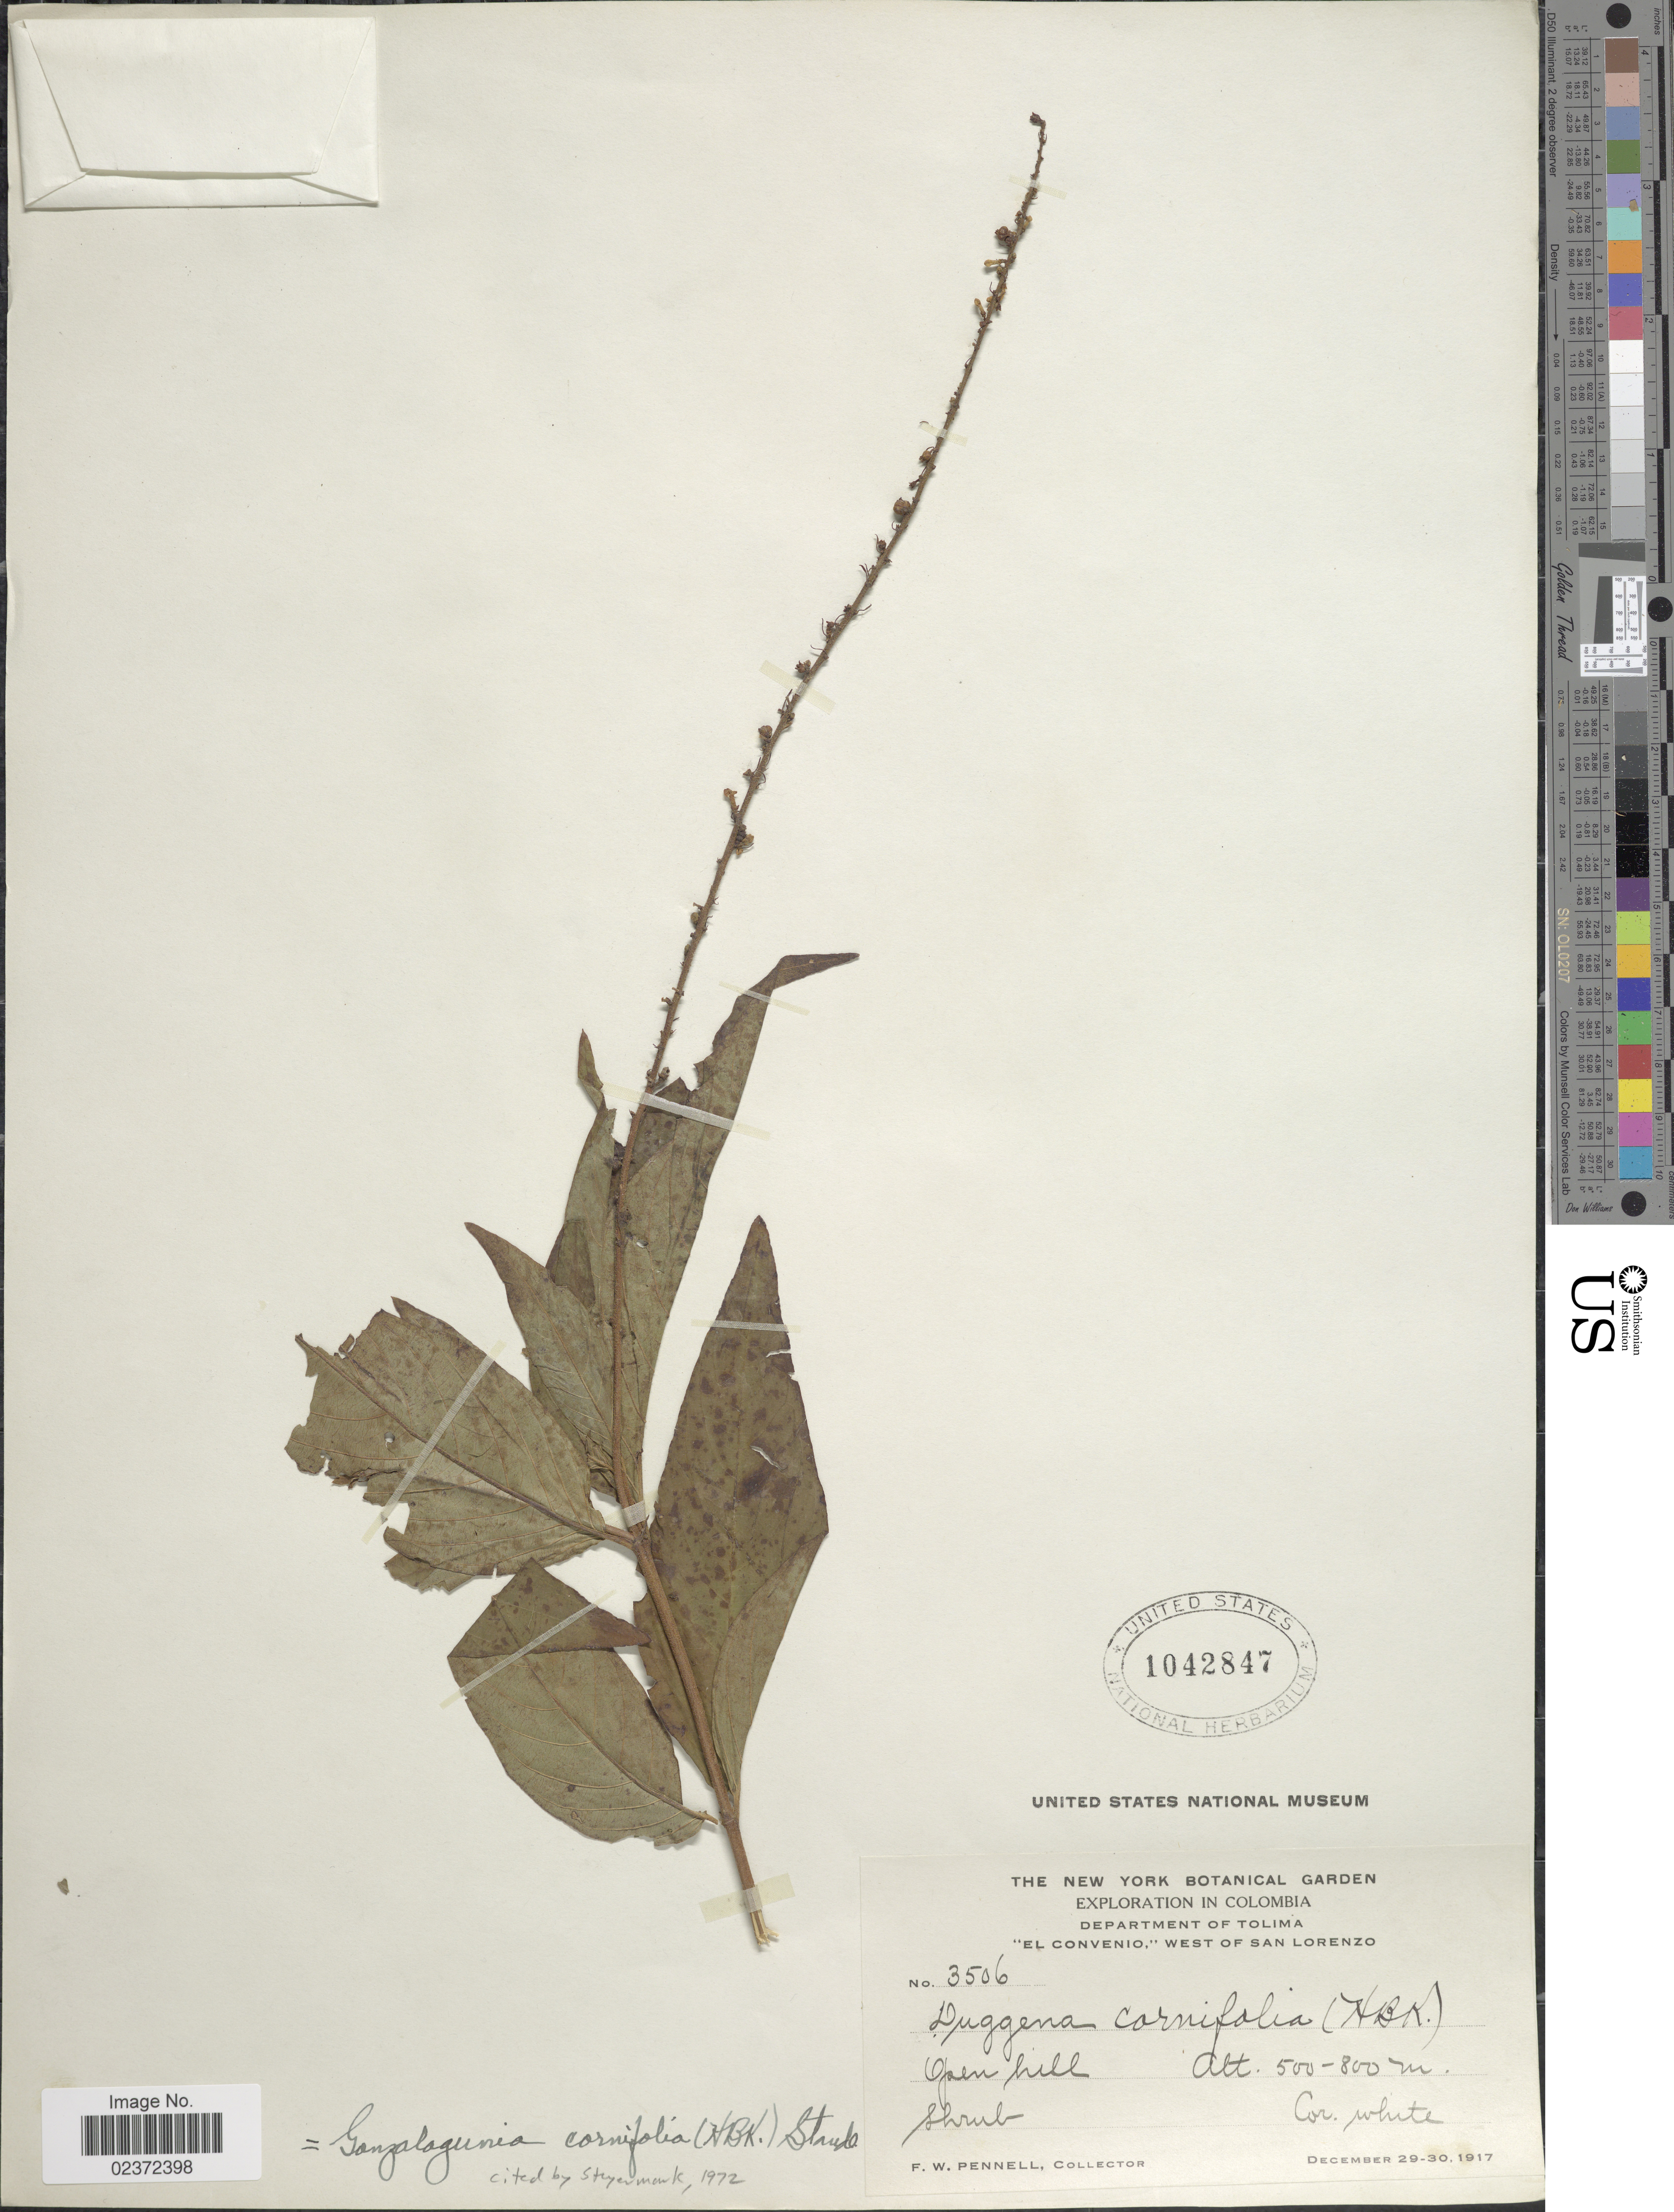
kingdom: Plantae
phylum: Tracheophyta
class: Magnoliopsida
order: Gentianales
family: Rubiaceae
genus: Gonzalagunia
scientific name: Gonzalagunia cornifolia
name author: (Kunth) Standl.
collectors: F. W. Pennell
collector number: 3506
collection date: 1917-12-29/1917-12-30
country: Colombia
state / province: Tolima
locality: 'El Convenio,' West of San Lorenzo, Open hill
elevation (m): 500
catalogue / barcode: US 1042847